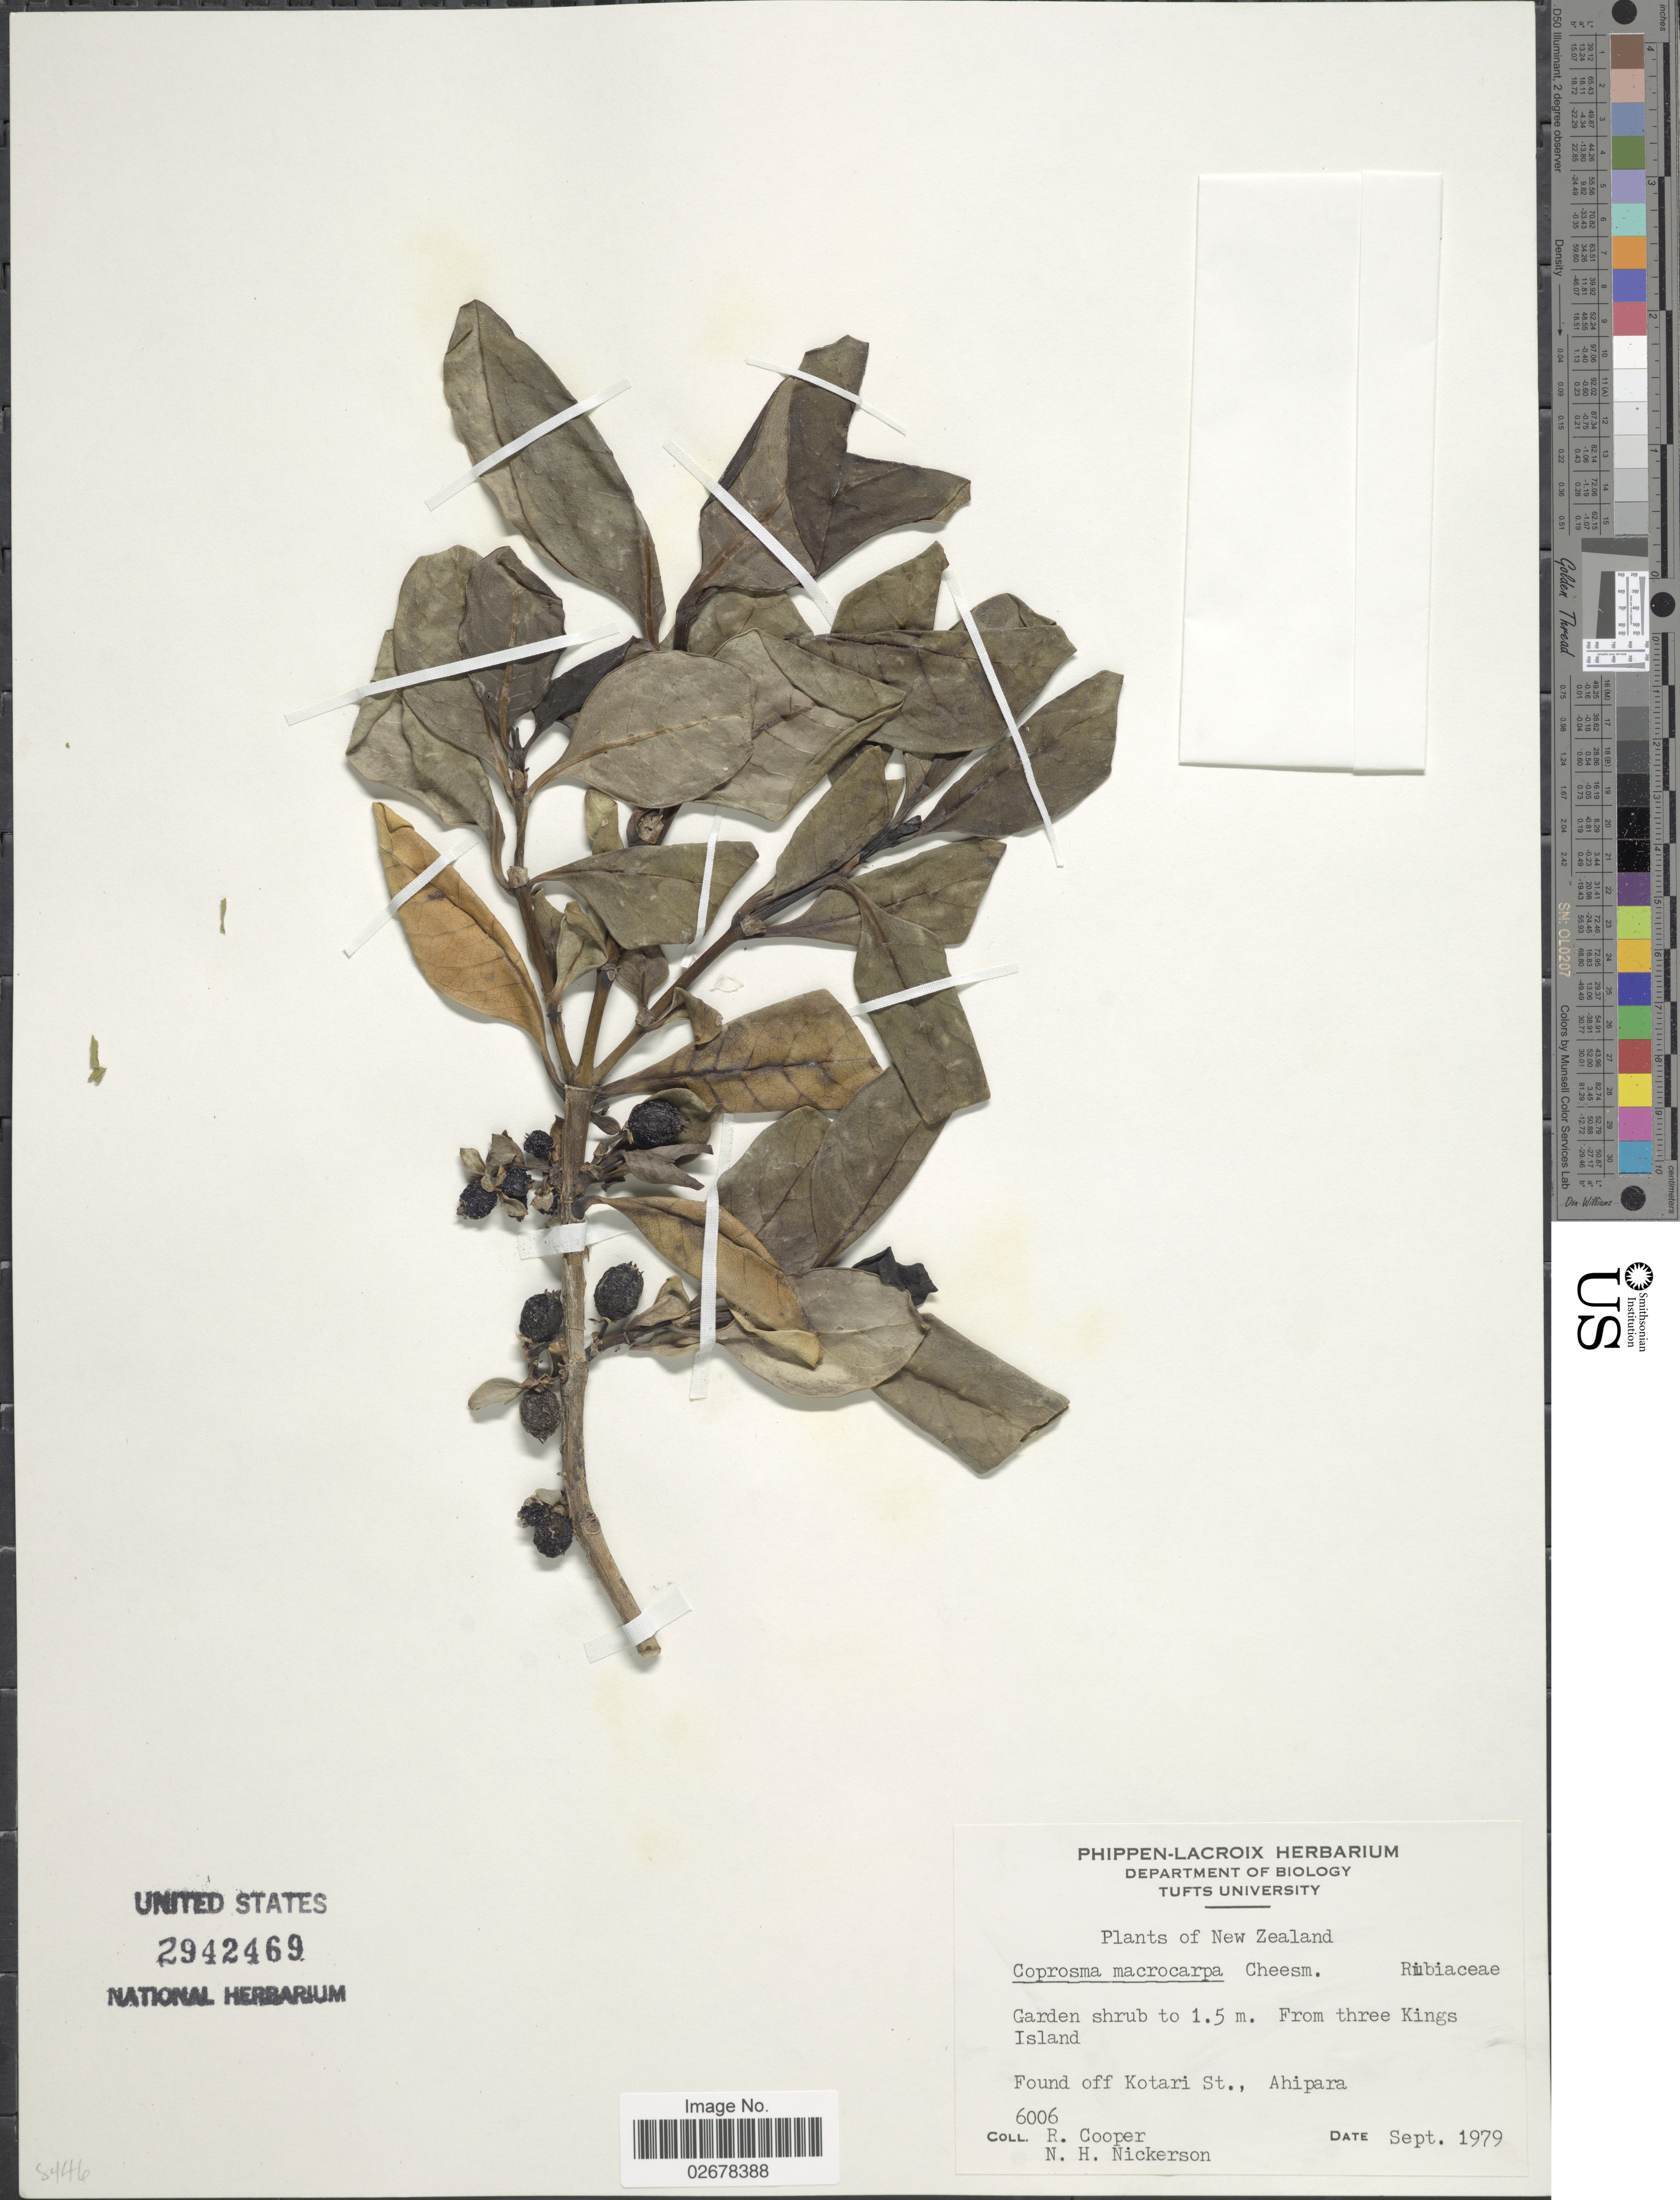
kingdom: Plantae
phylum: Tracheophyta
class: Magnoliopsida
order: Gentianales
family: Rubiaceae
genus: Coprosma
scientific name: Coprosma macrocarpa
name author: Cheeseman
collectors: R. Cooper & N. Nickerson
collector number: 6006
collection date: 1979-09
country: New Zealand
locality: Garden, From three Kings Island, Found off Kotari St., Ahipara.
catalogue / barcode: US 2942469